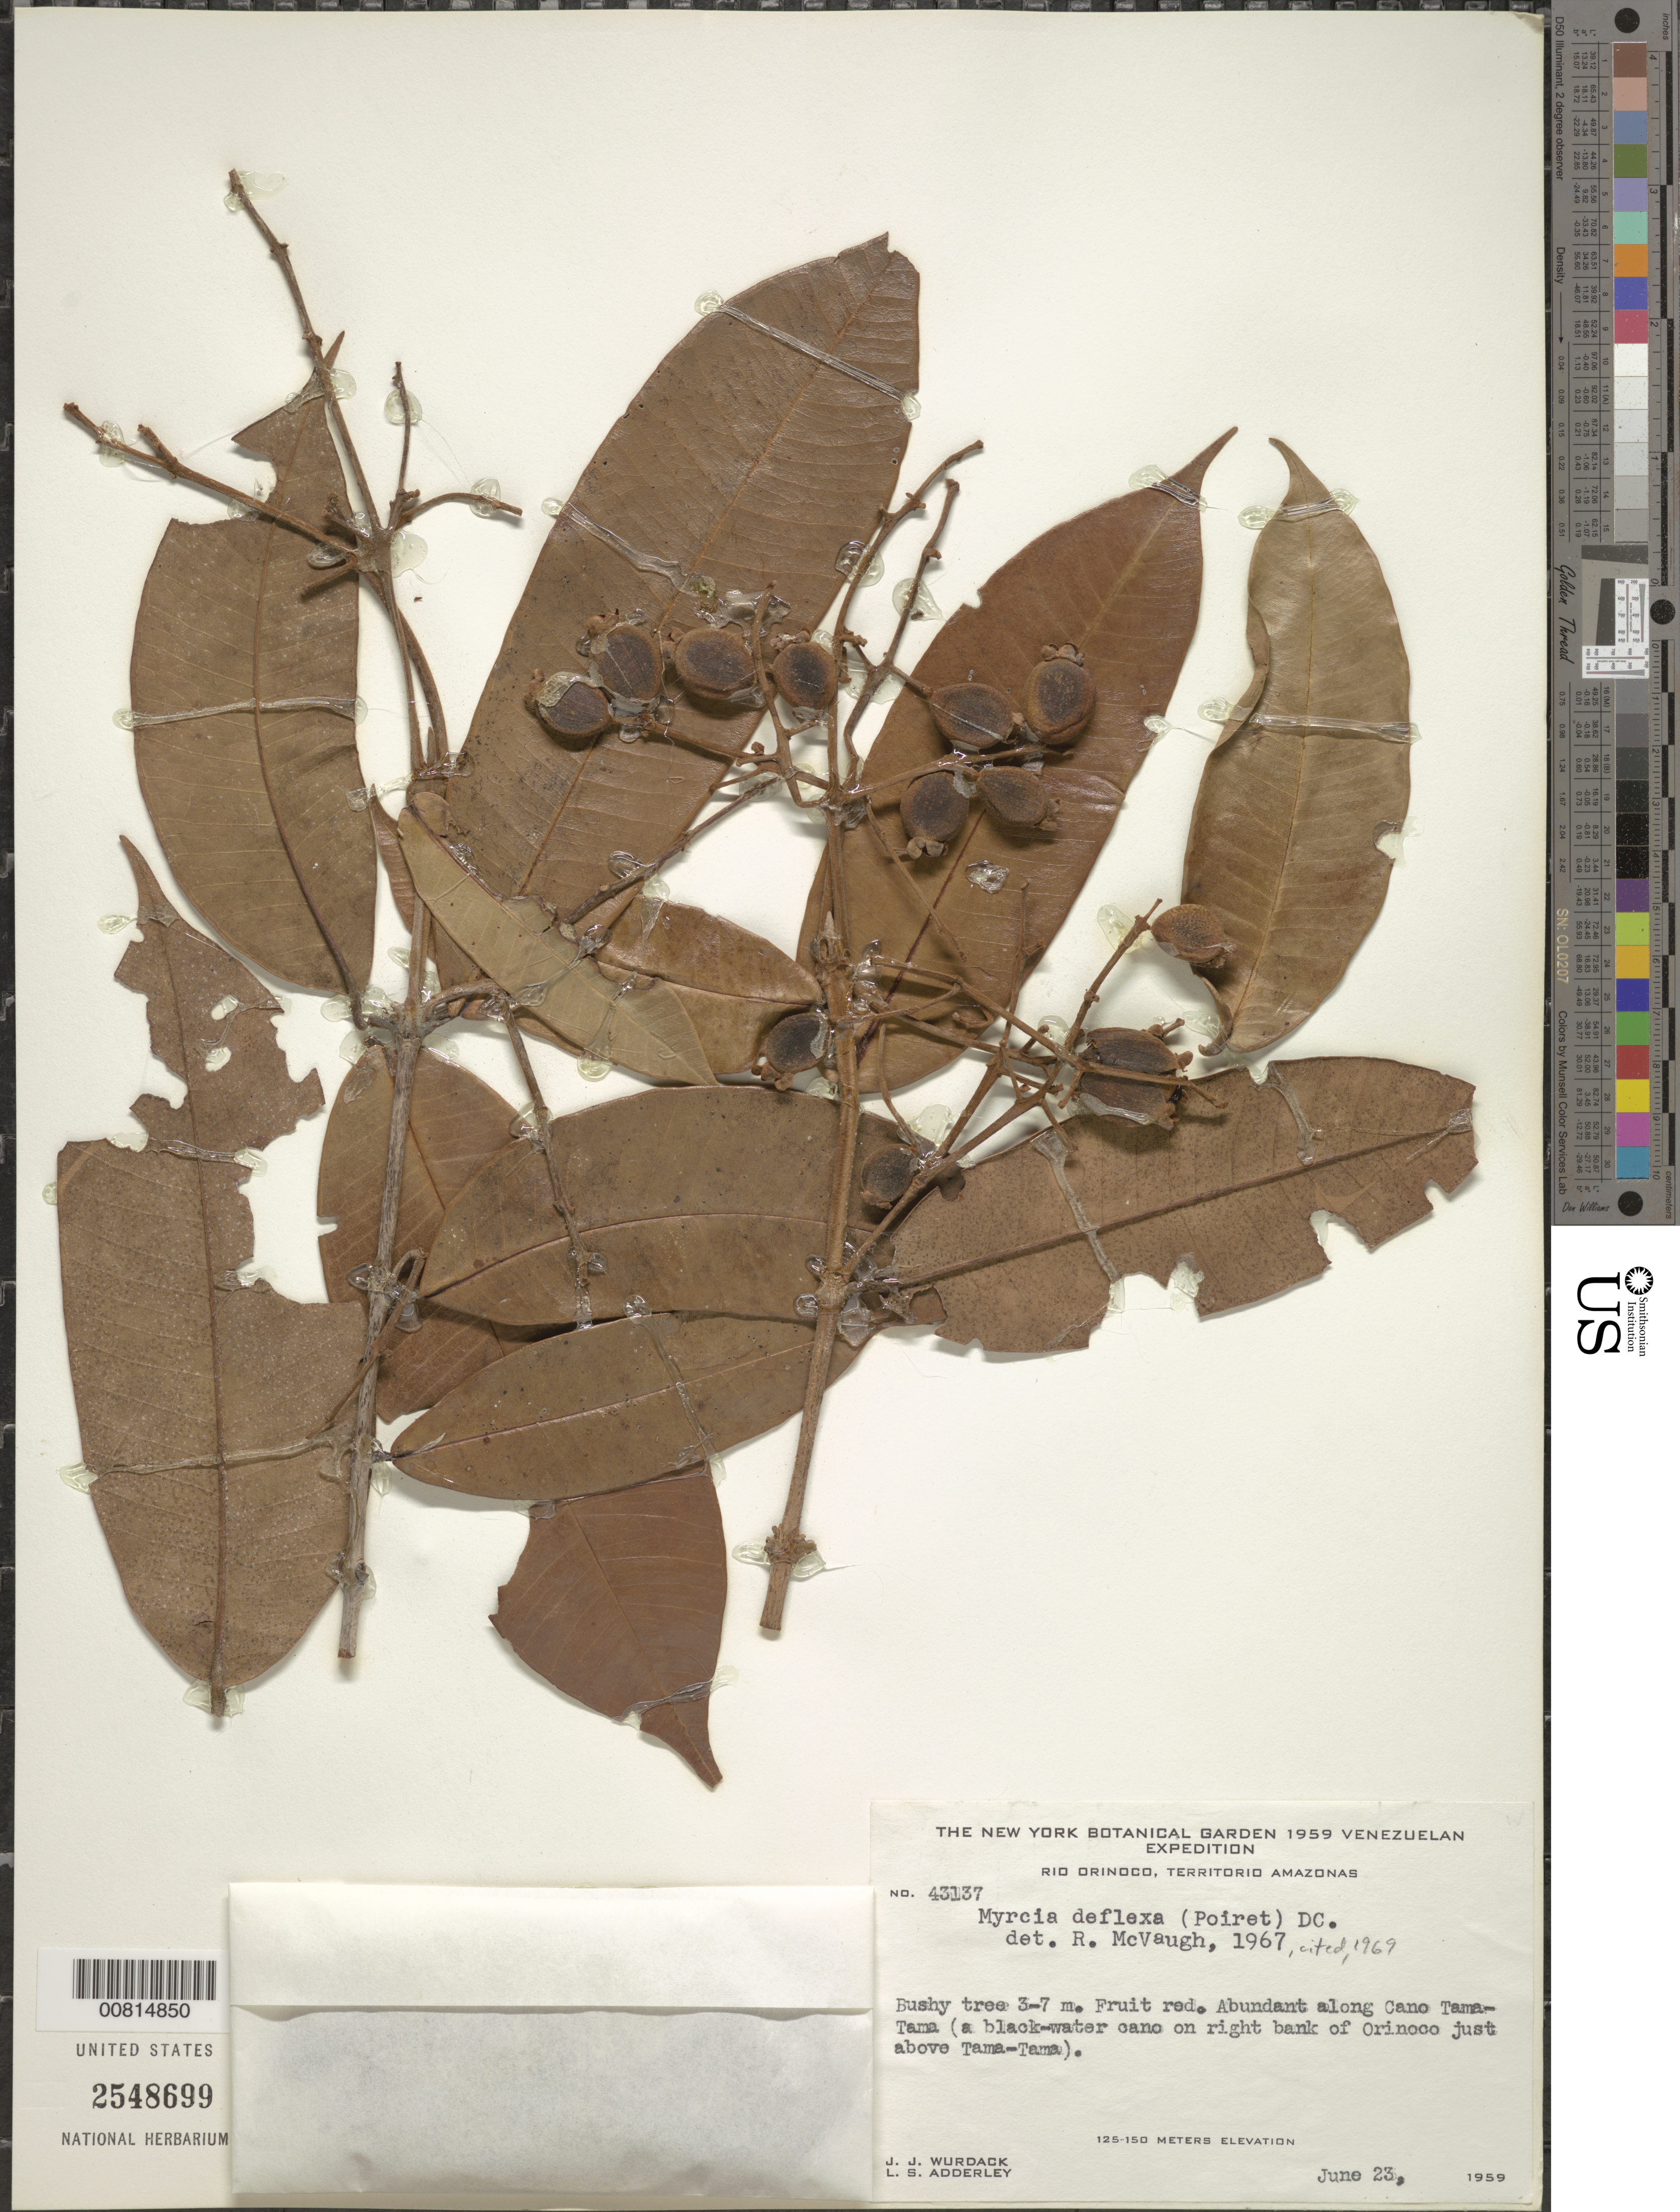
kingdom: Plantae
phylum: Tracheophyta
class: Magnoliopsida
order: Myrtales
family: Myrtaceae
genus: Myrcia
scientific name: Myrcia deflexa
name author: (Poir.) DC.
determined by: McVaugh, R.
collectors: J. J. Wurdack & L. S. Adderley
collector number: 43137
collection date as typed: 23-Jun-59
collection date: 1959-06-23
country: Venezuela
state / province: Amazonas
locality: Río Orinoco, Tama-Tama, just above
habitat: Along blackwater cano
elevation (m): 125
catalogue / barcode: US 2548699